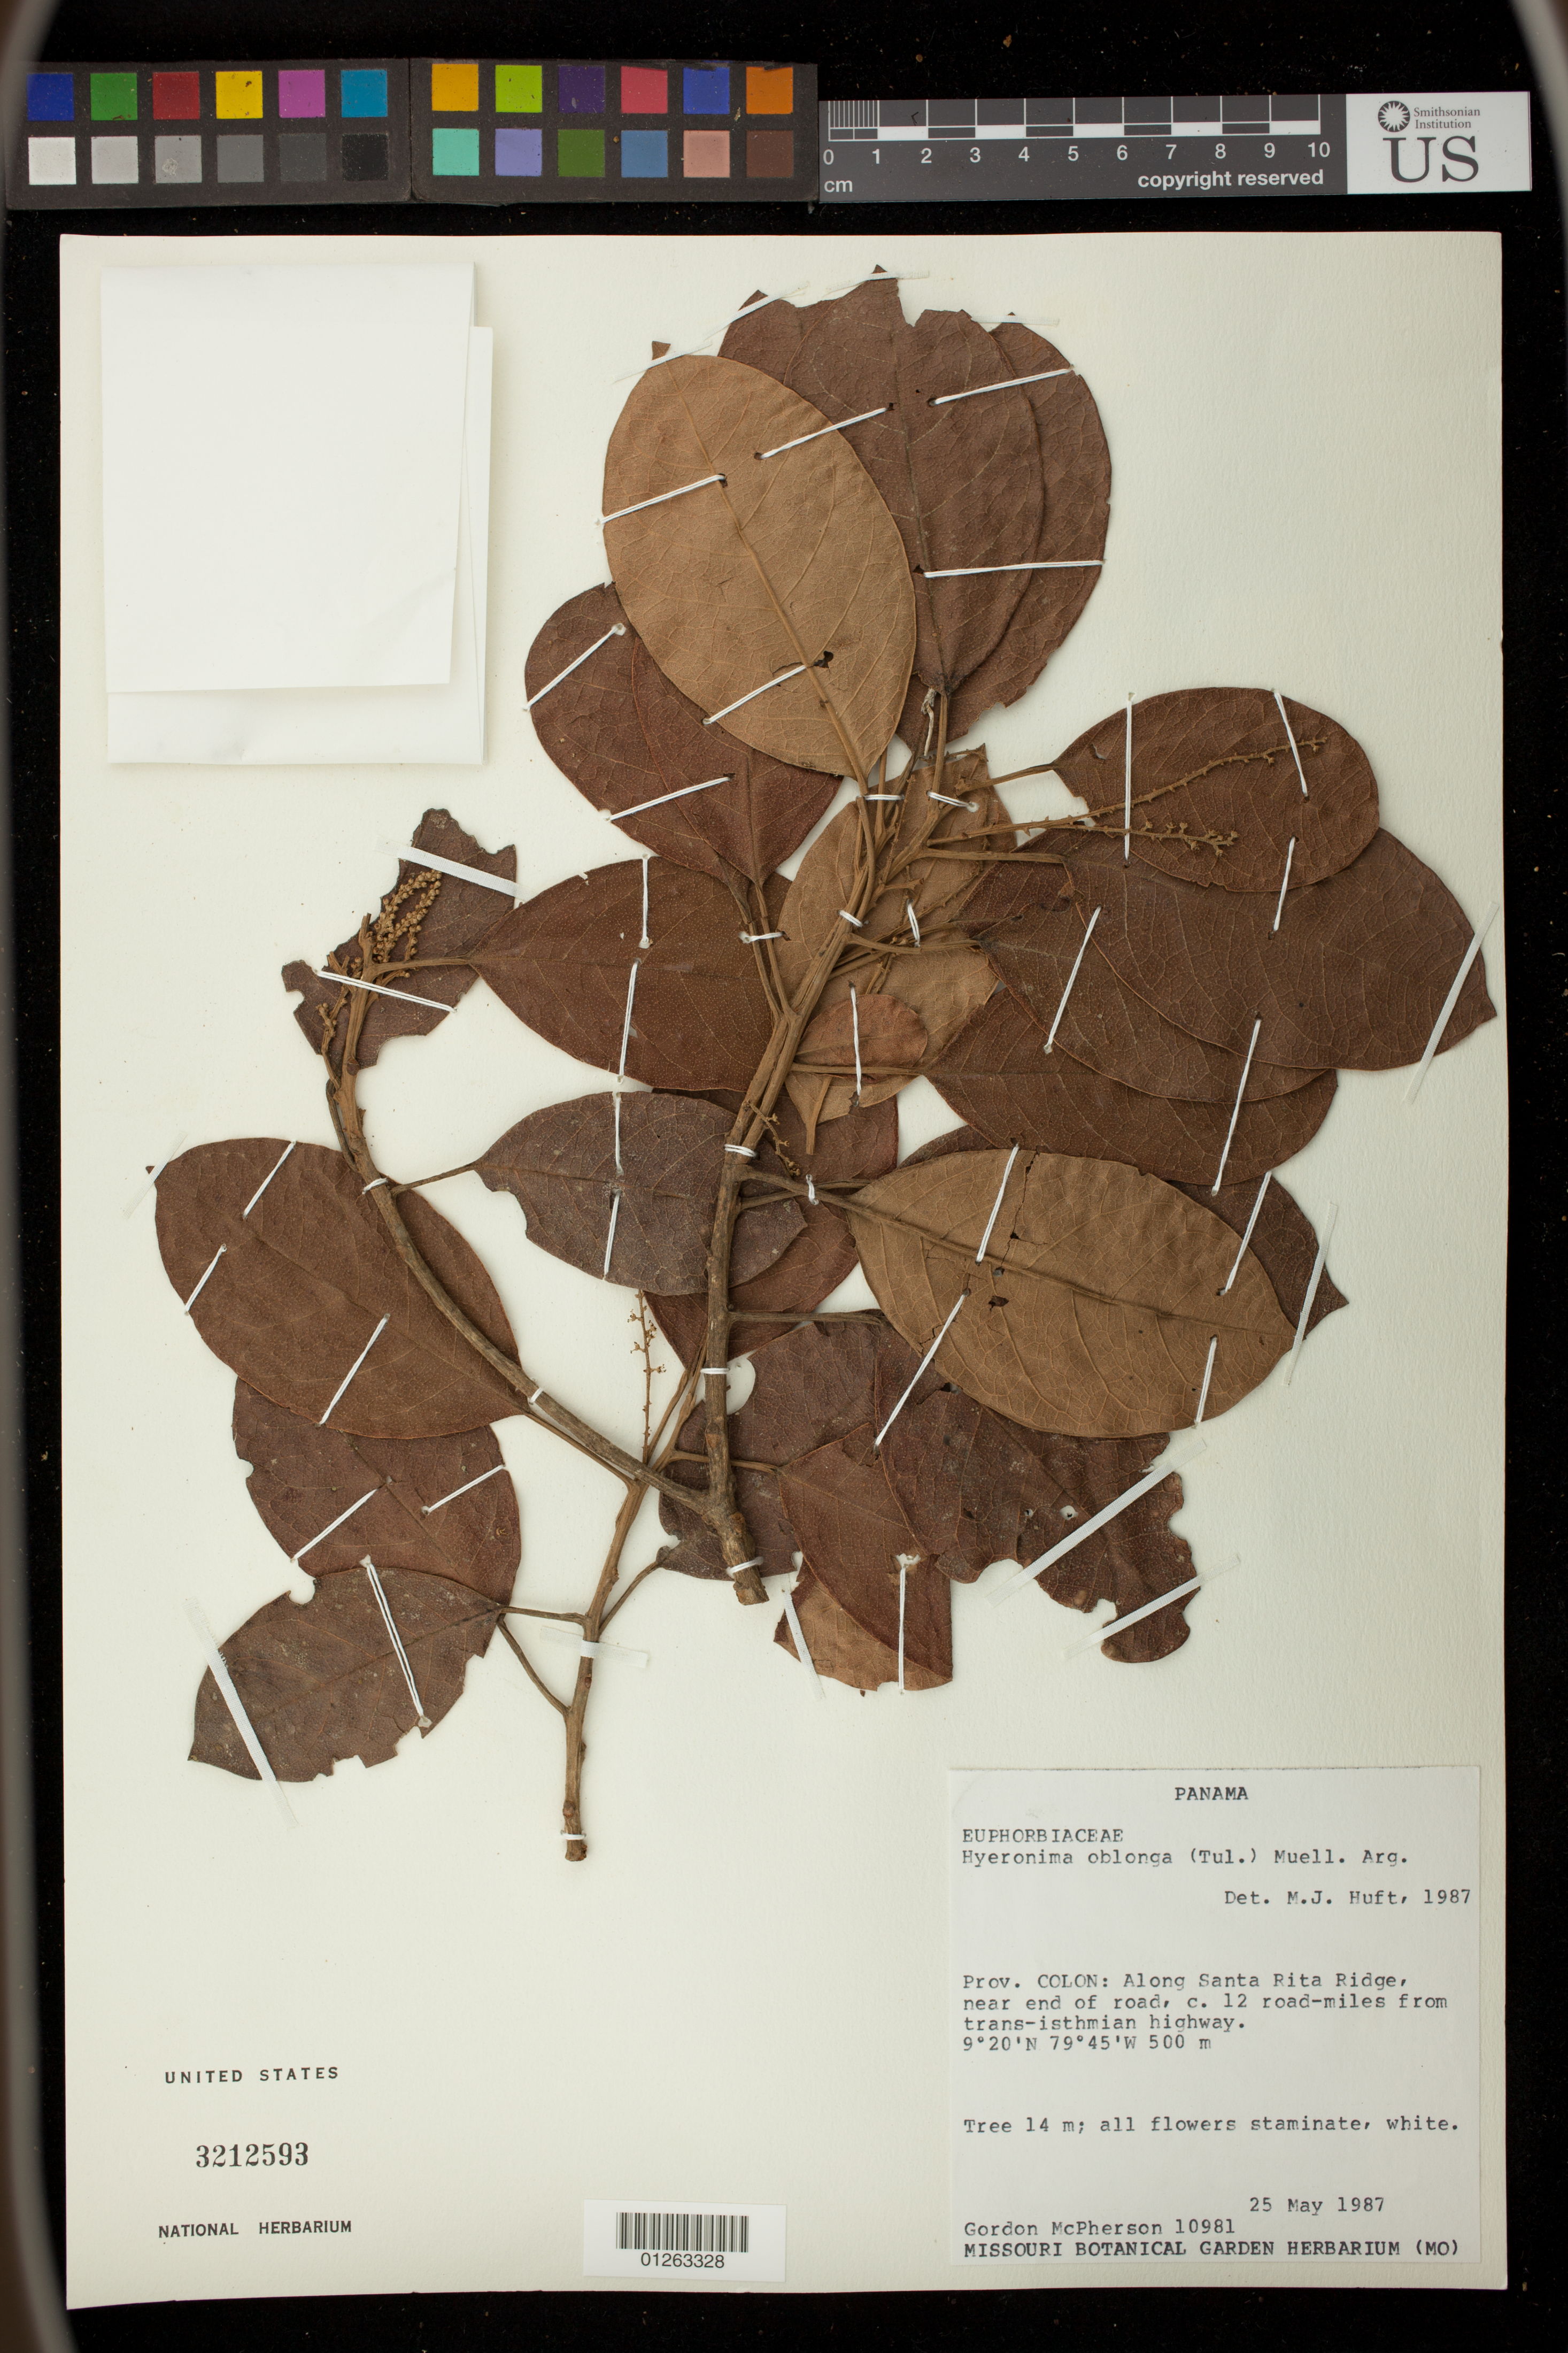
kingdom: Plantae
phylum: Tracheophyta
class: Magnoliopsida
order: Malpighiales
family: Phyllanthaceae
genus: Hieronyma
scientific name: Hieronyma oblonga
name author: (Tul.) Müll. Arg.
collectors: G. D. McPherson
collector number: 10981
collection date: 1987-05-25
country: Panama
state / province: Colón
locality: Along Santa rita Ridge, near end of road, c. 12 road-miles from trans-isthmian highway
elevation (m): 500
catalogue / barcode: US 3212593